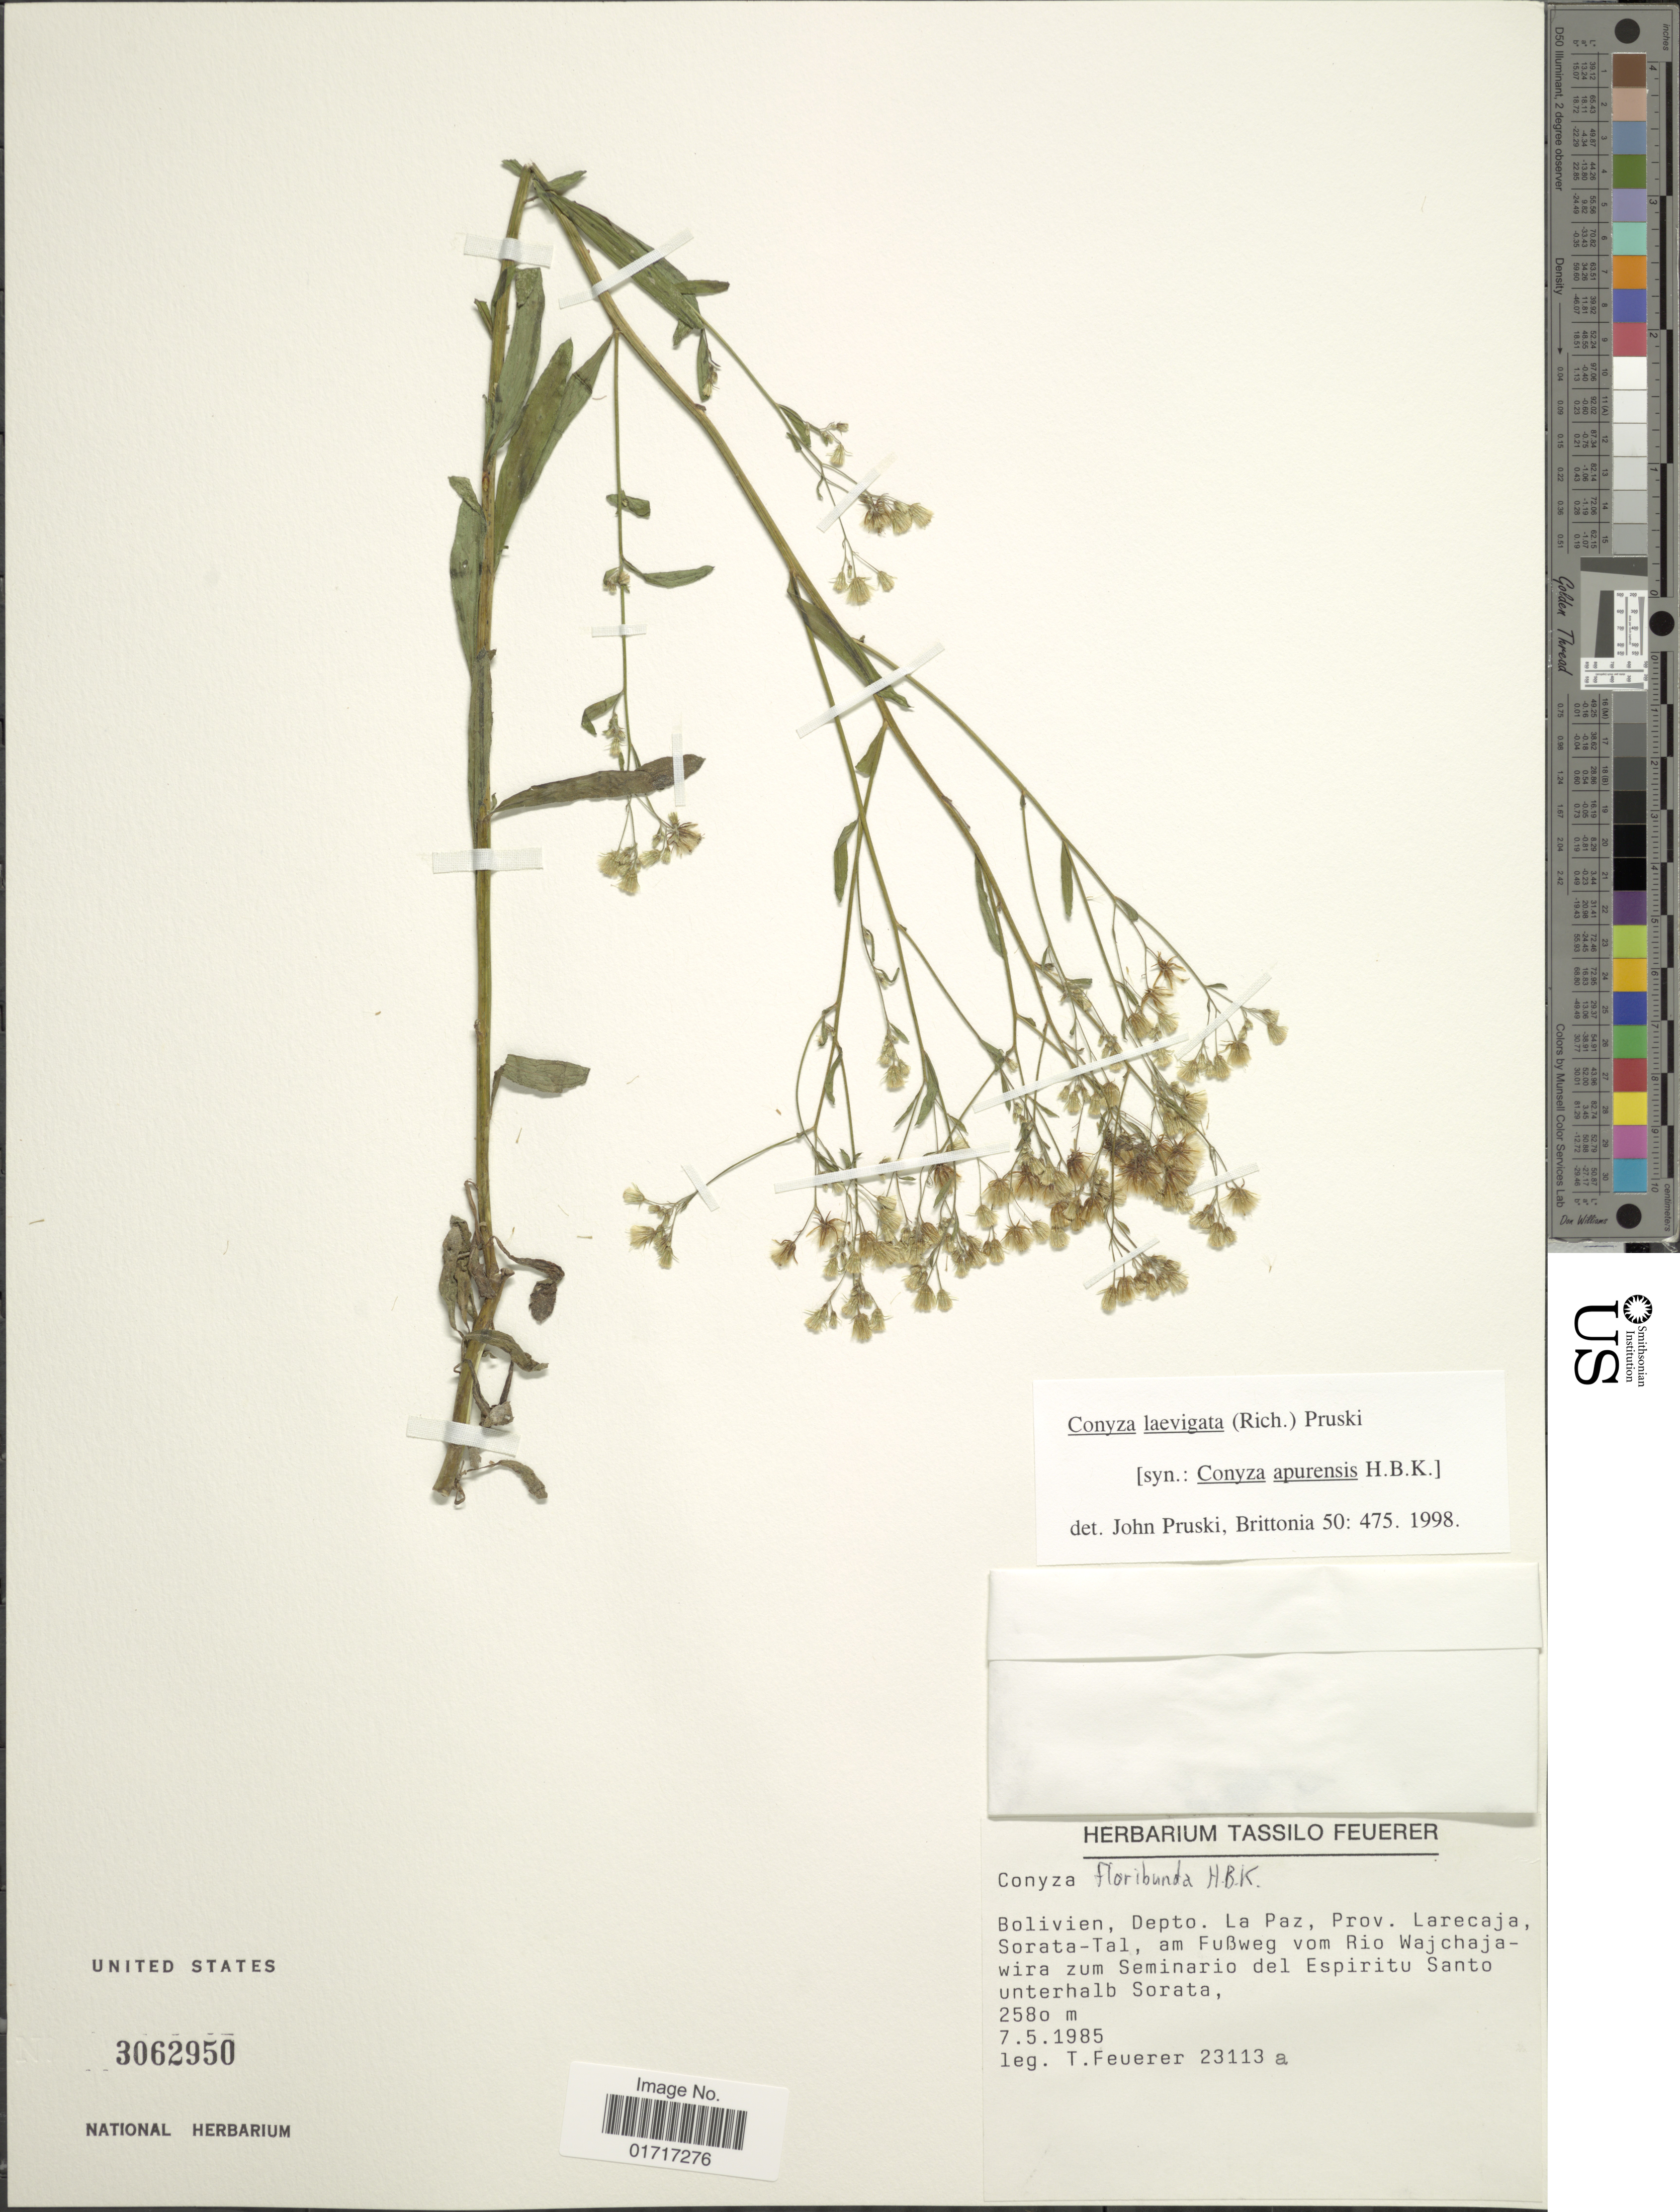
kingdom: Plantae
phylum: Tracheophyta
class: Magnoliopsida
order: Asterales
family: Asteraceae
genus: Conyza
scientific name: Conyza laevigata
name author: (Rich.) Pruski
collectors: T. Feuerer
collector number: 23113a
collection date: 1985-05-07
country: Bolivia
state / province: La Paz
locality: Bolivien, Depto. La Paz. Prov. Larecaja, Sorata-Tal, am Fubweg vom Rio Wajchaja-wira zum Seminario del Espiritu Santo Unterhalb.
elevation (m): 2580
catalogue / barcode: US 3062950